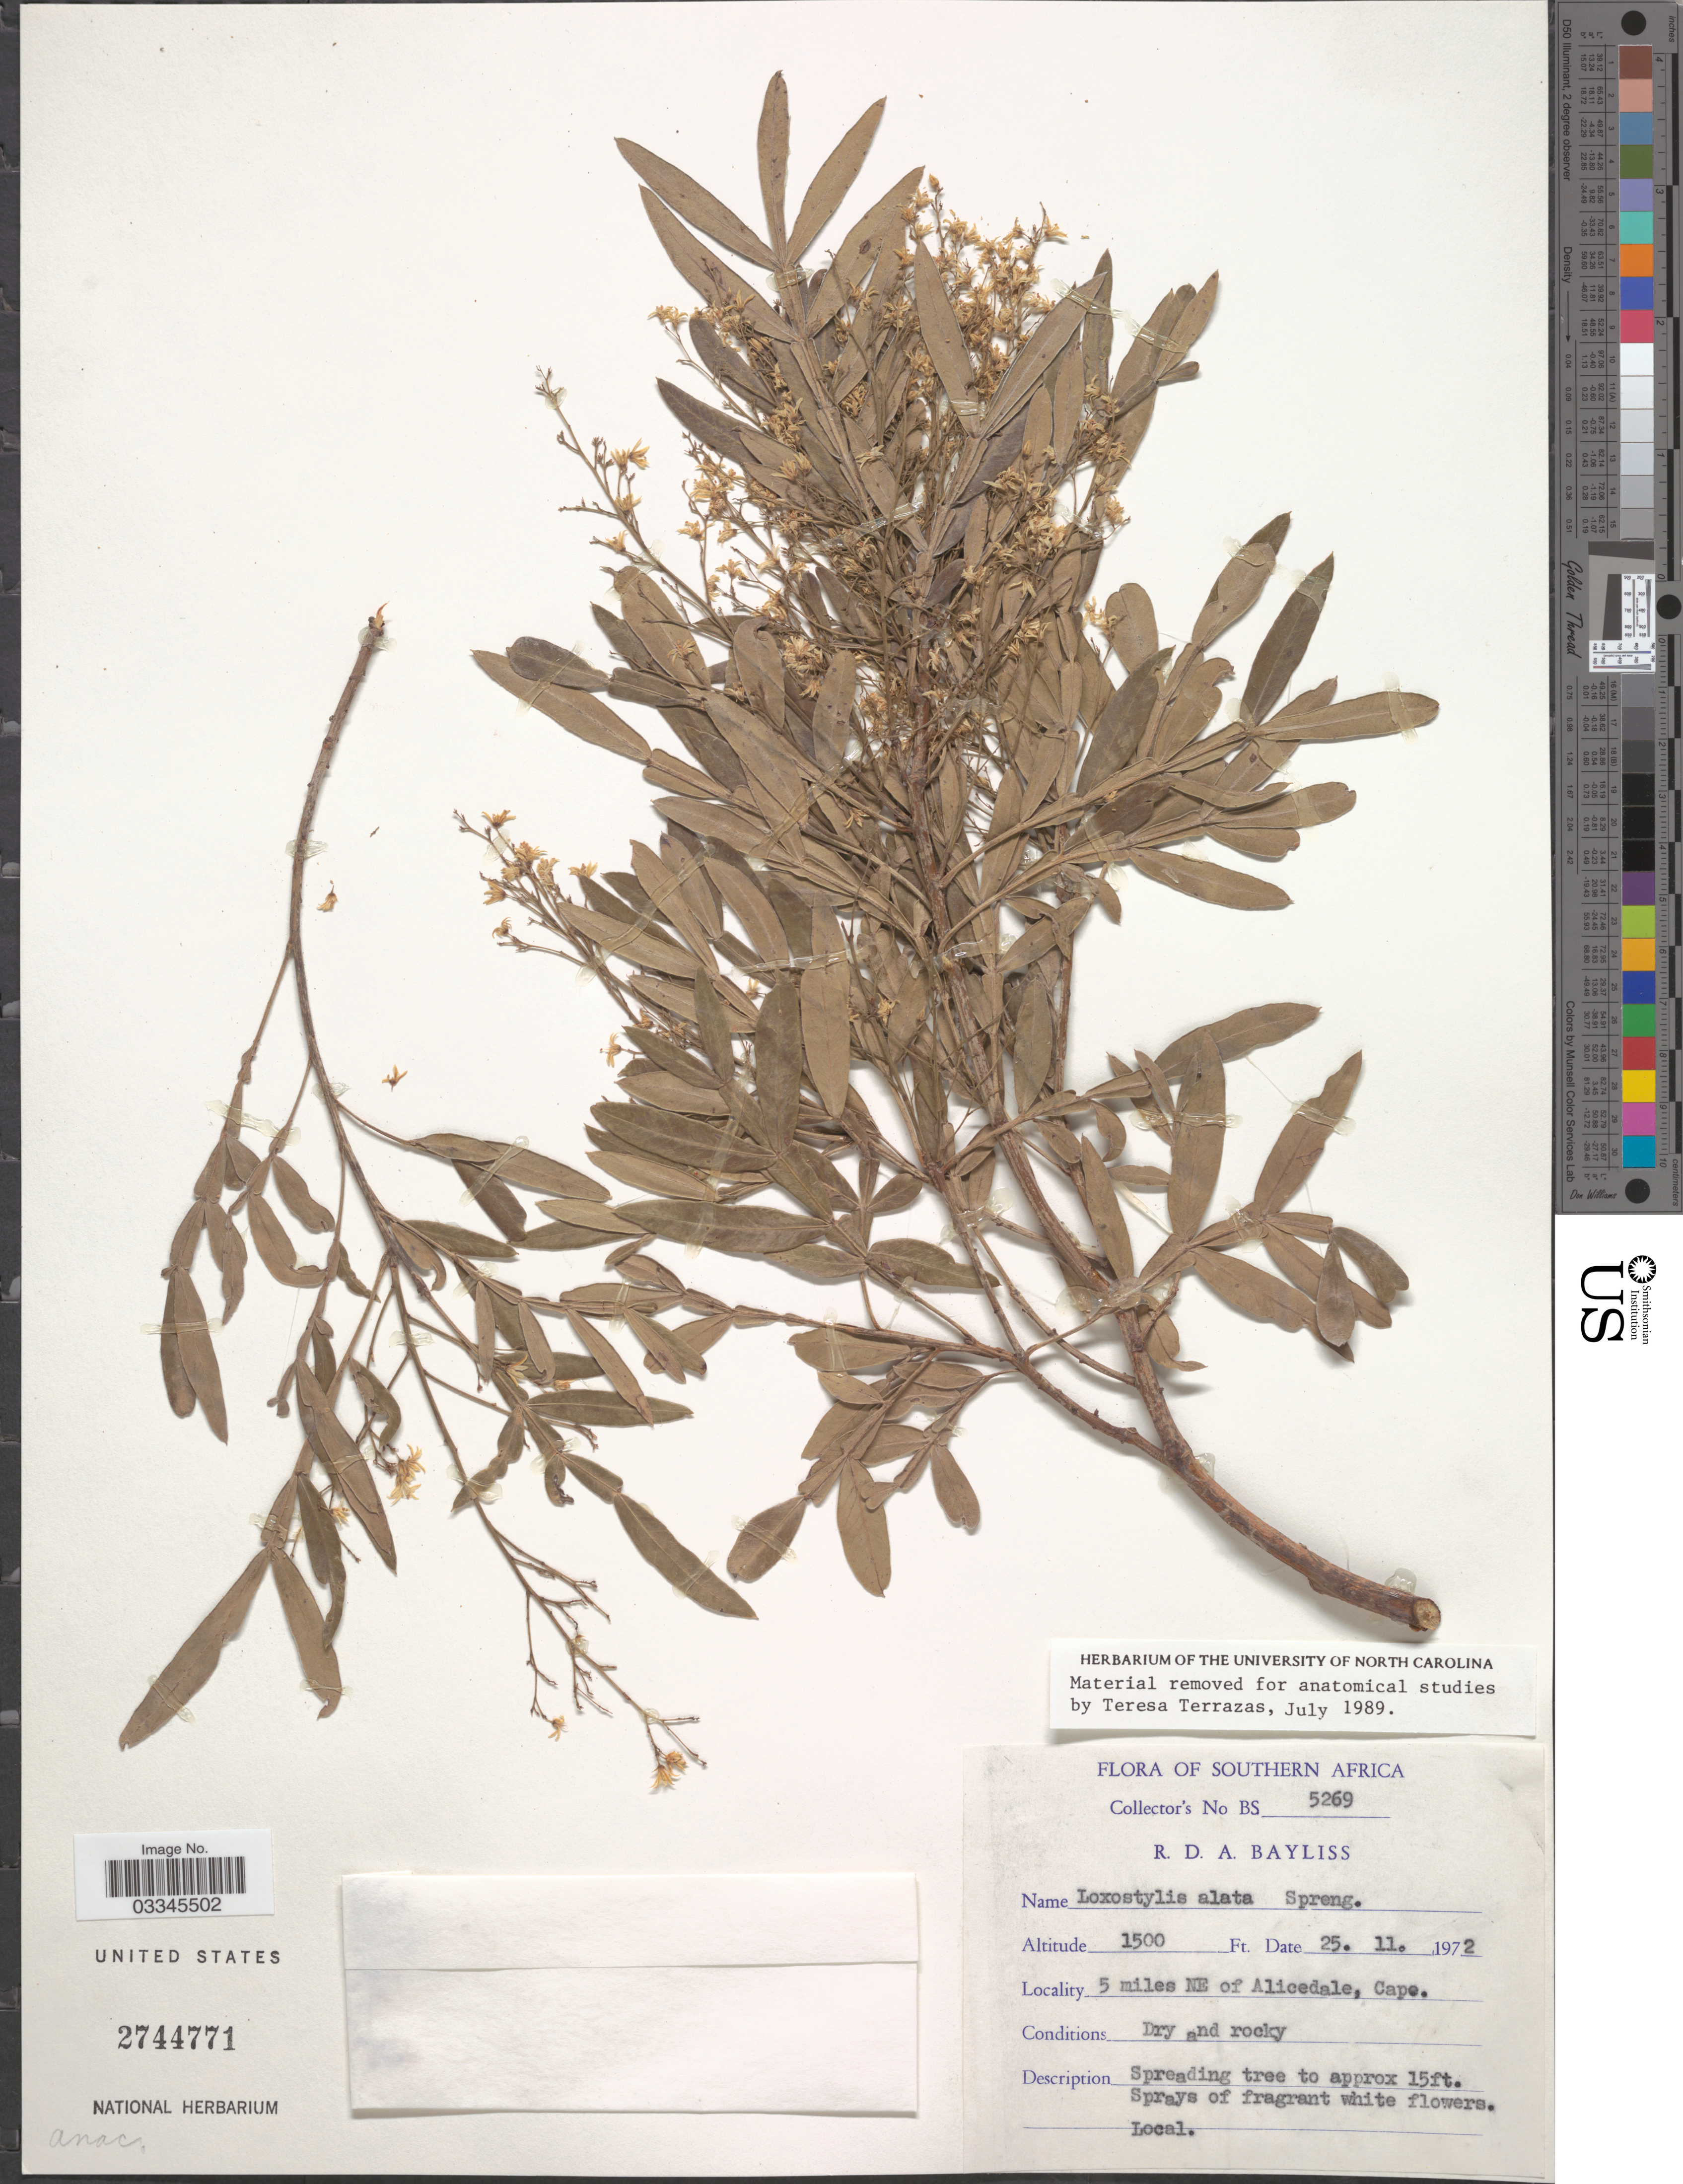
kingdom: Plantae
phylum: Tracheophyta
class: Magnoliopsida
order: Sapindales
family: Anacardiaceae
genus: Loxostylis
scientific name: Loxostylis alata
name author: A. Spreng. ex Rchb.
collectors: R. Bayliss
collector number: BS 5269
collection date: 1972-11-25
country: South Africa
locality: Southern Africa. 5 miles NE of Alicedale, Cape.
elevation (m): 457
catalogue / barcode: US 2744771